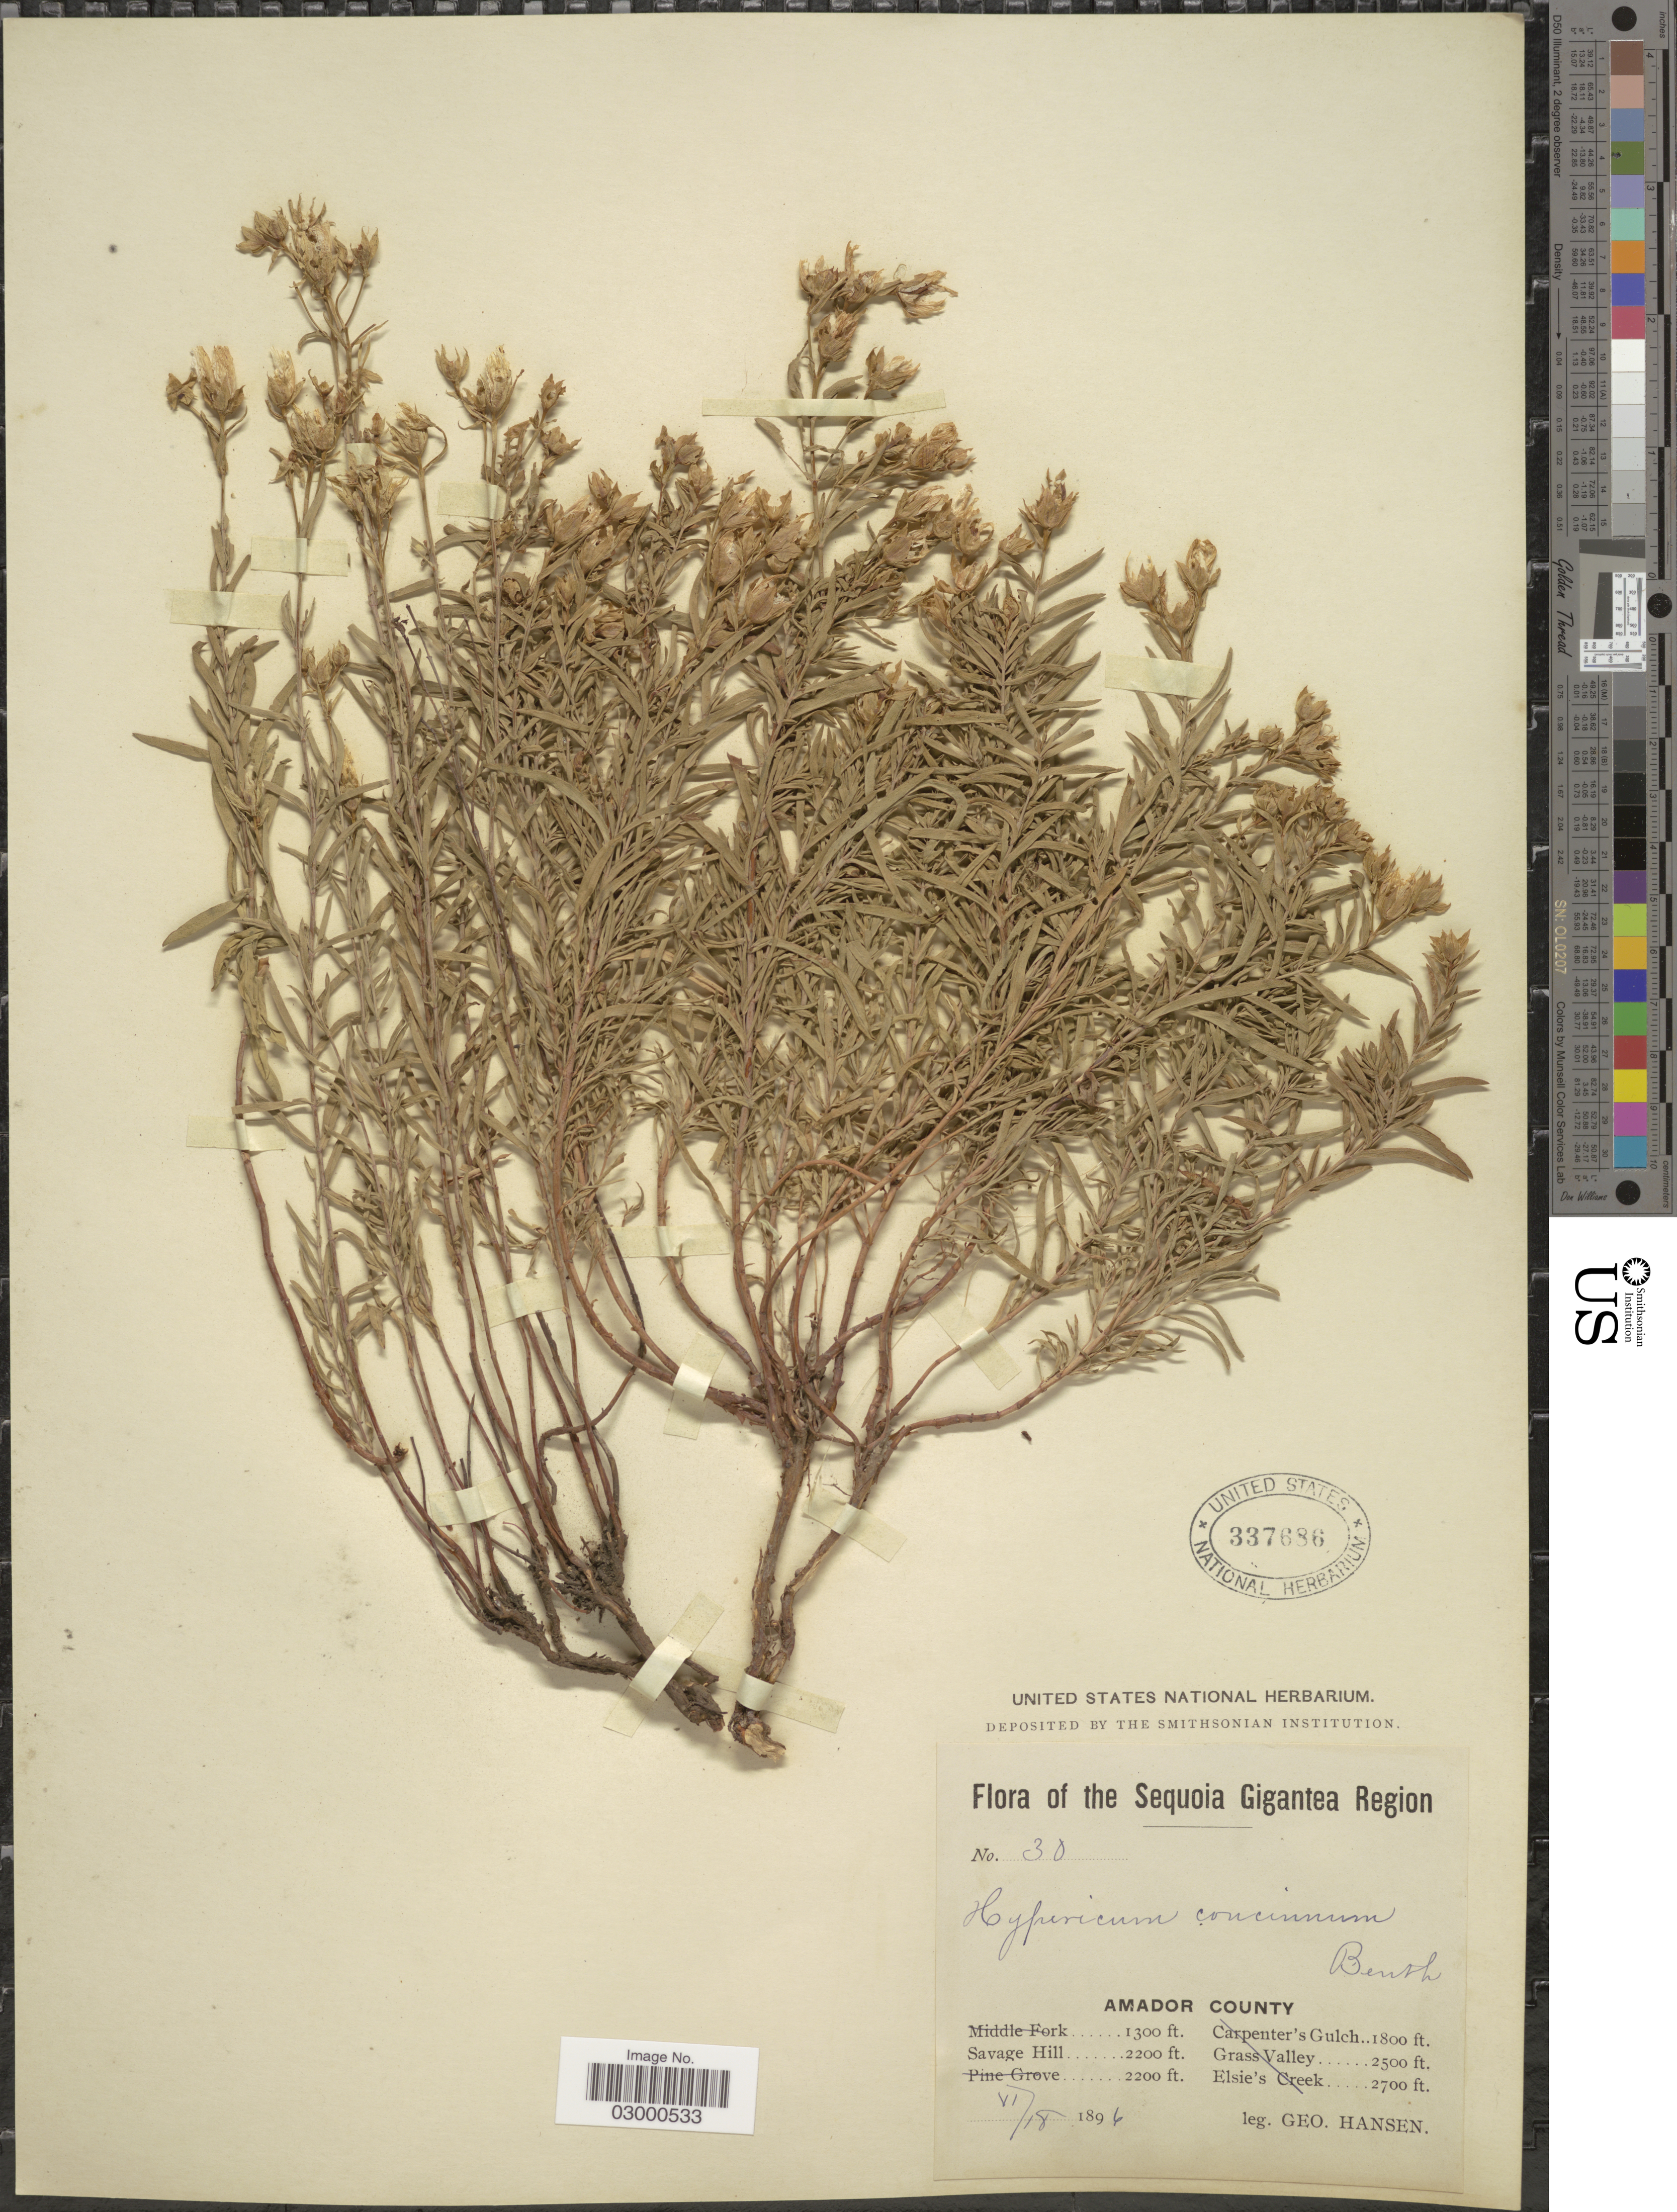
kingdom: Plantae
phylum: Tracheophyta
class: Magnoliopsida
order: Malpighiales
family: Hypericaceae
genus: Hypericum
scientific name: Hypericum concinnum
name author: Benth.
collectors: G. Hansen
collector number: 30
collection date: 1896-06-18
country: United States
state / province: California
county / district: Amador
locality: Sequoia Gigantea Region, Amador County, Savage Hill.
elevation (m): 671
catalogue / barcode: US 337686